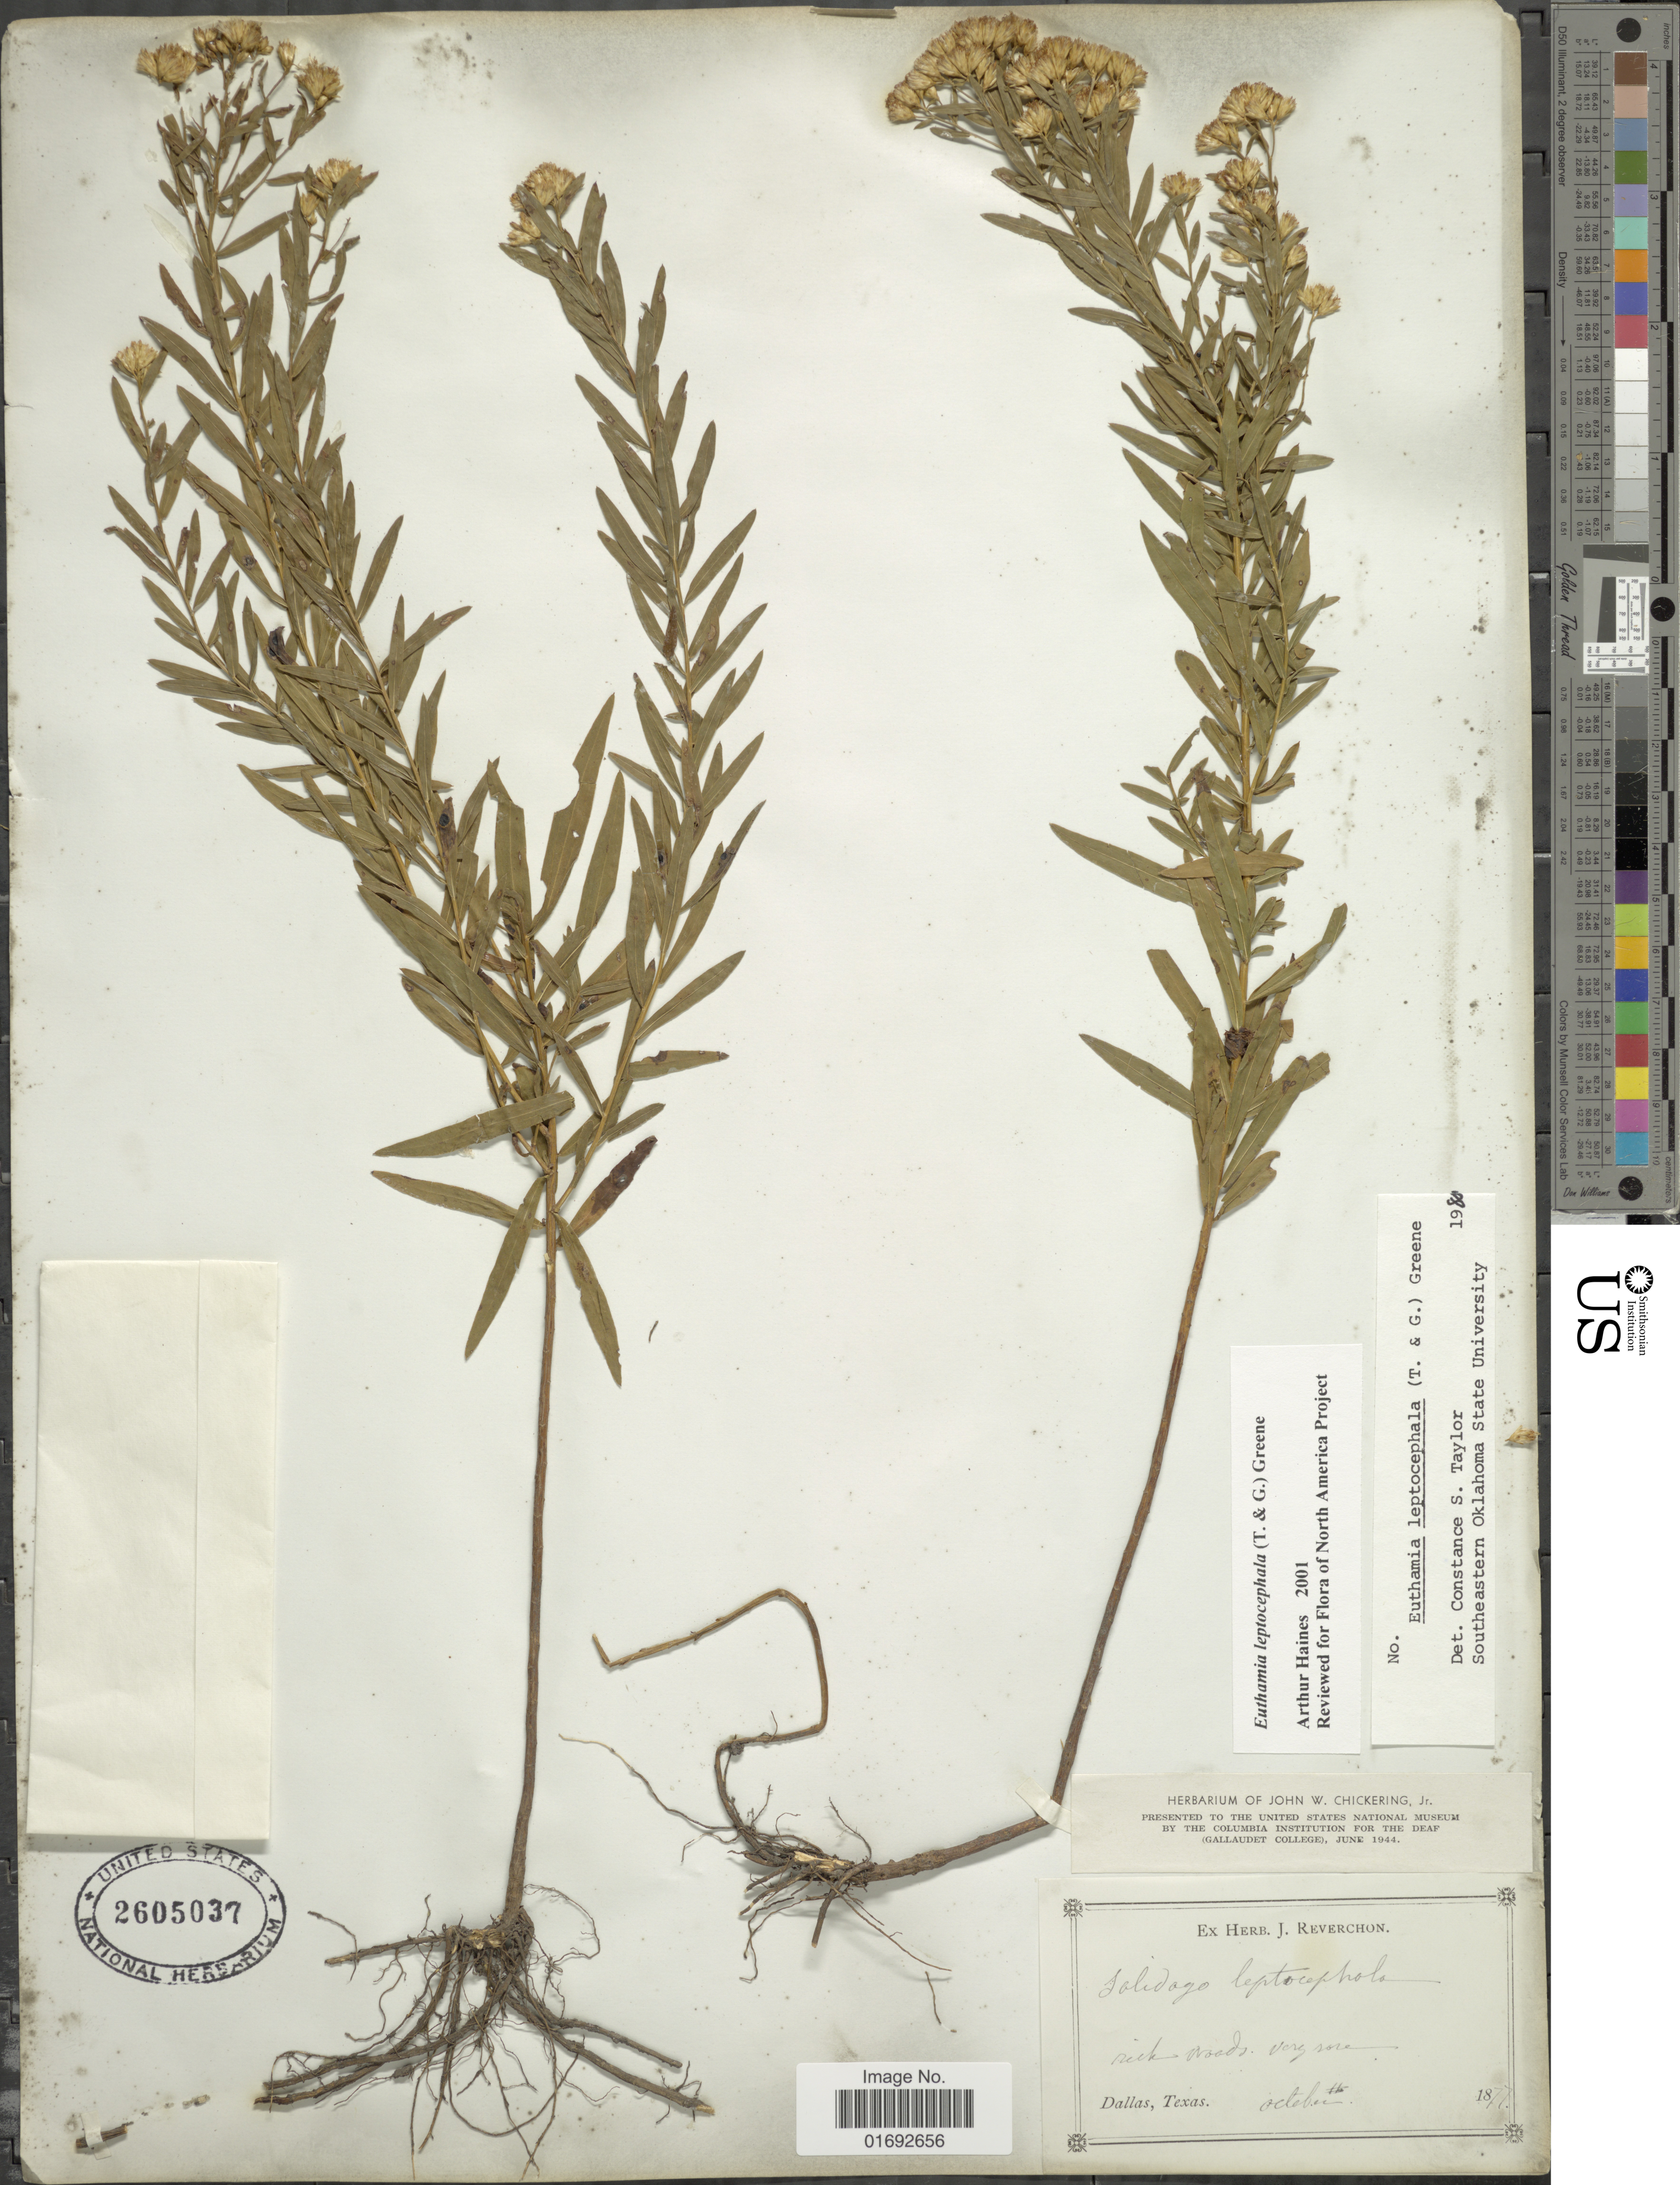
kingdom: Plantae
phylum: Tracheophyta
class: Magnoliopsida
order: Asterales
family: Asteraceae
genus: Euthamia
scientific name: Euthamia leptocephala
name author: (Torr. & A. Gray) Greene ex Porter & Britton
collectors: ex herb. J. Reverchon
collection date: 1877-10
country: United States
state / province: Texas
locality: Dallas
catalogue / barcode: US 2605037